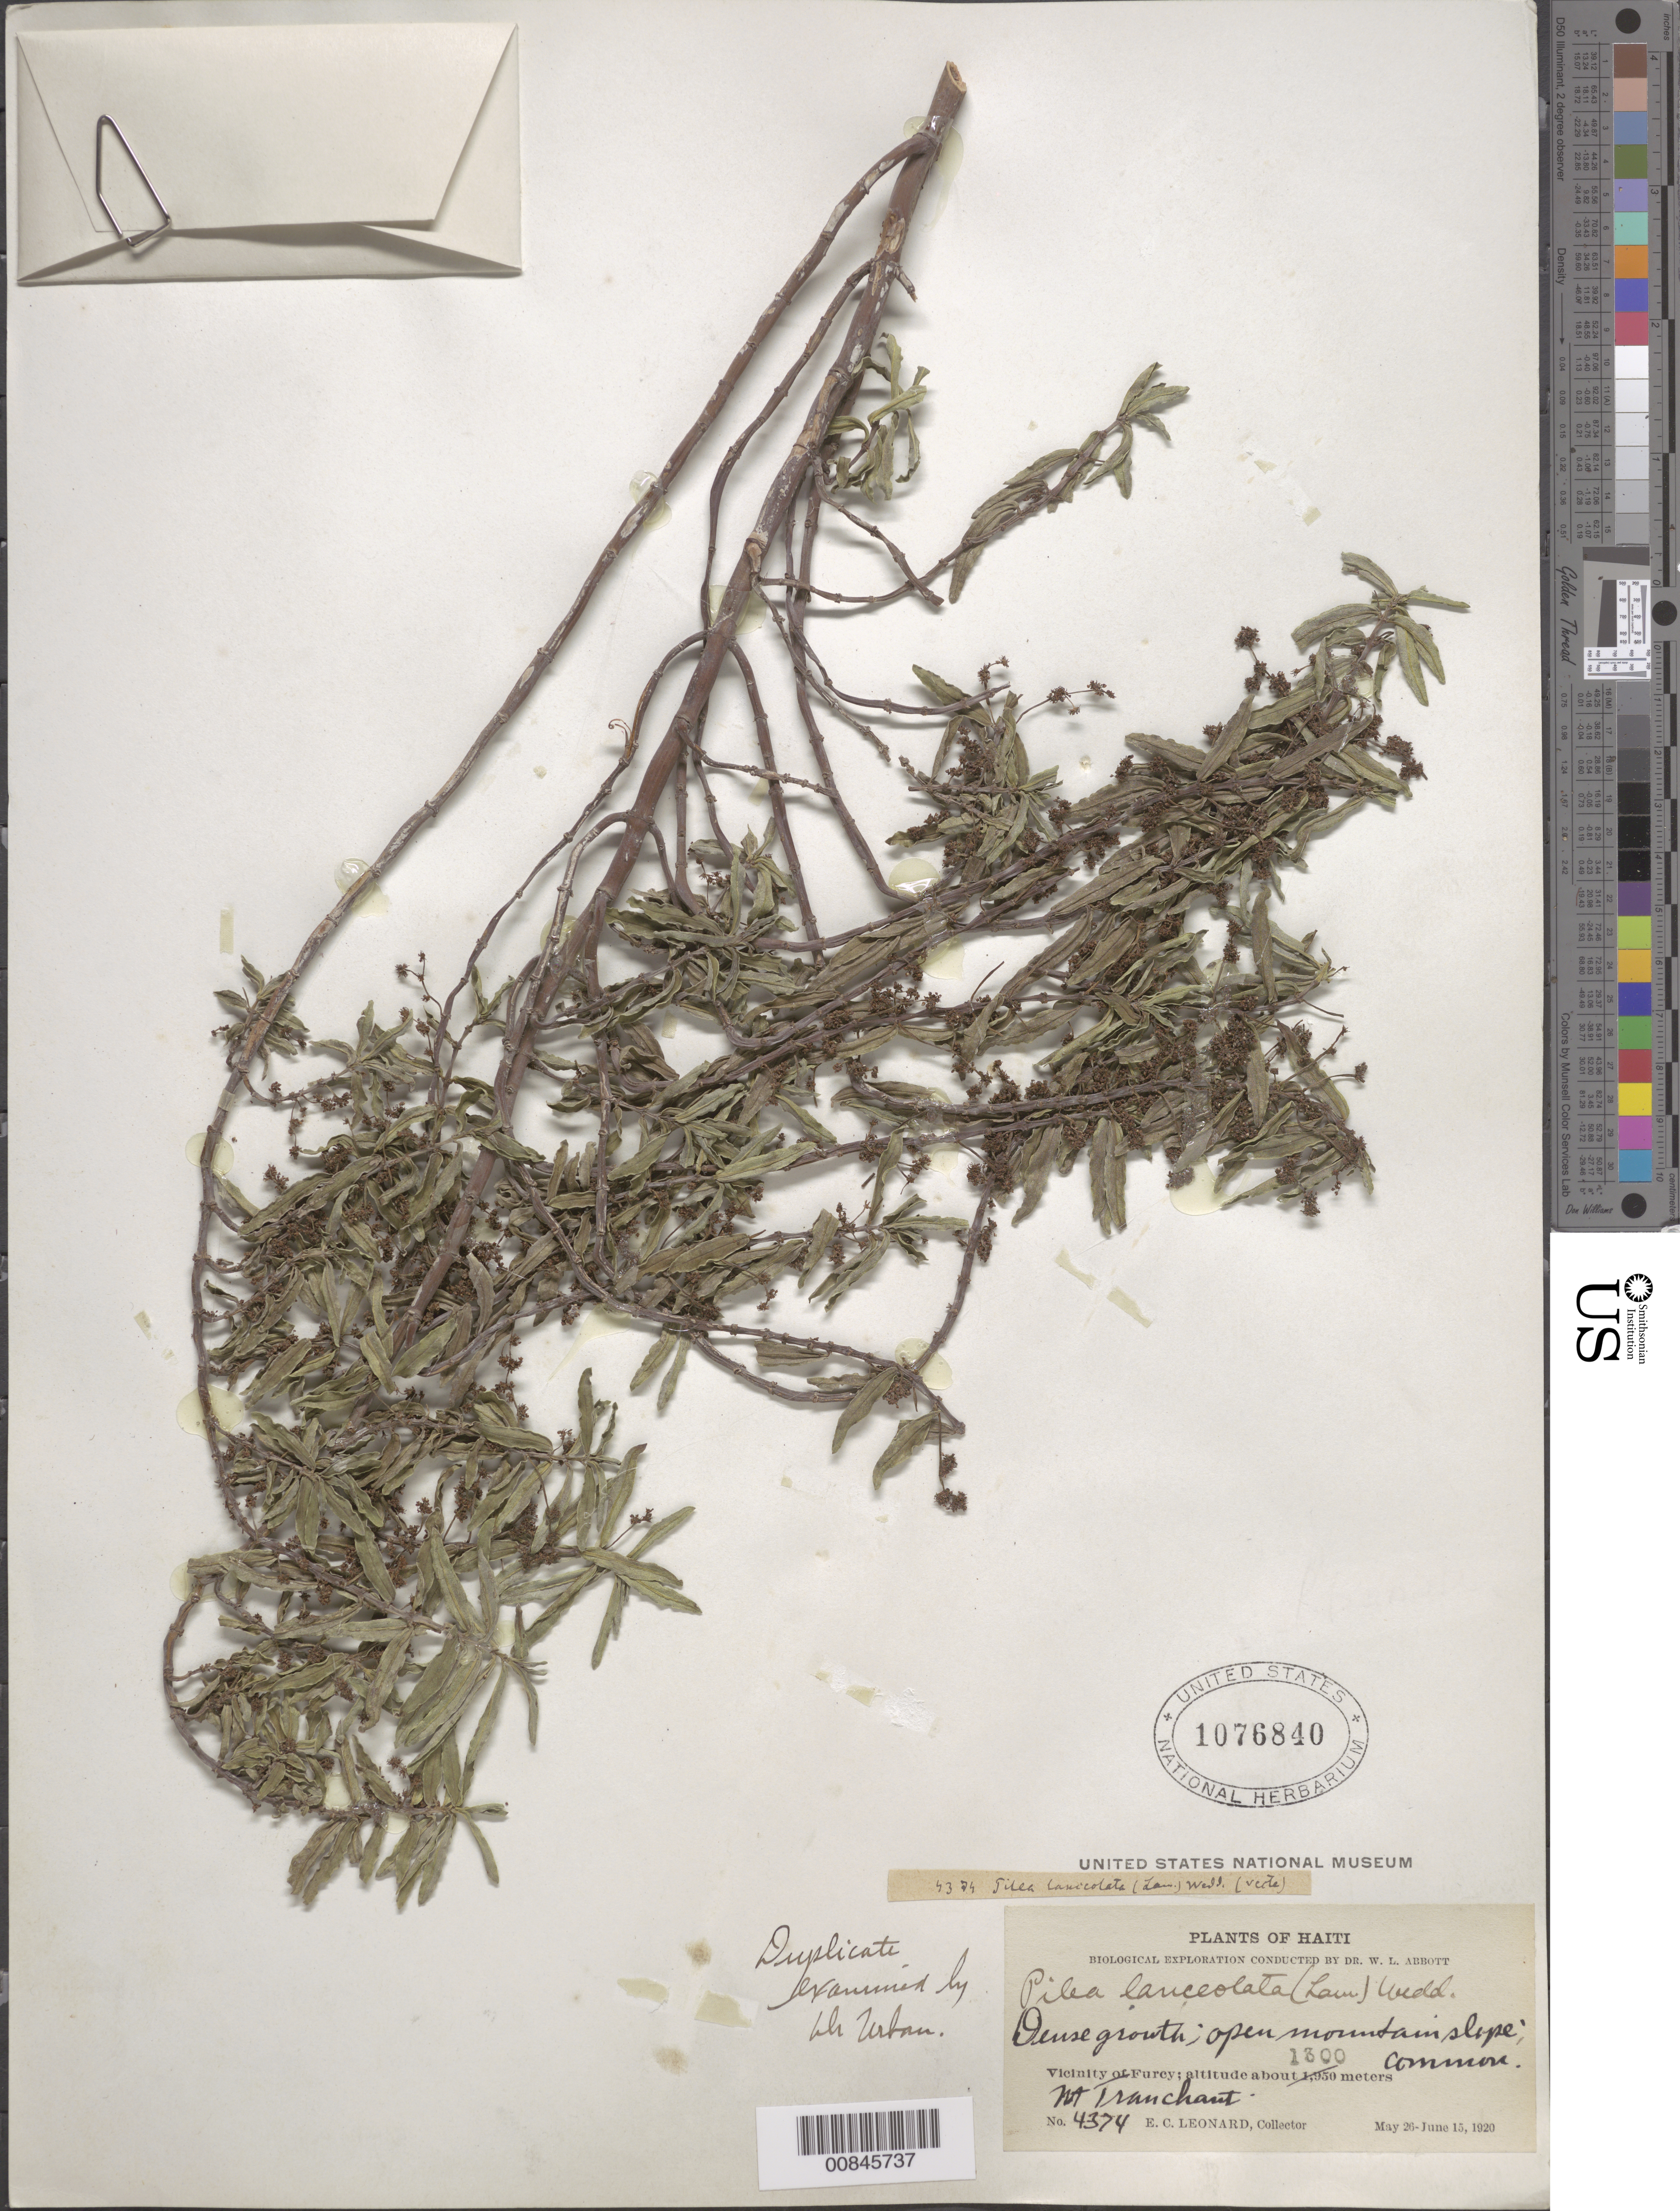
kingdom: Plantae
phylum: Tracheophyta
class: Magnoliopsida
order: Rosales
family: Urticaceae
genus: Pilea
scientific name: Pilea lanceolata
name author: (Savigny) Wedd.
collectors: E. C. Leonard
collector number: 4374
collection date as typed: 26 May 1920 to 15 Jun 1920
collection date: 1920-05-26/1920-06-15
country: Haiti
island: Hispaniola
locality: Vicinity of Furcy. M. Tranchant.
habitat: Open mountain slope.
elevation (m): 1300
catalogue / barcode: US 1076840